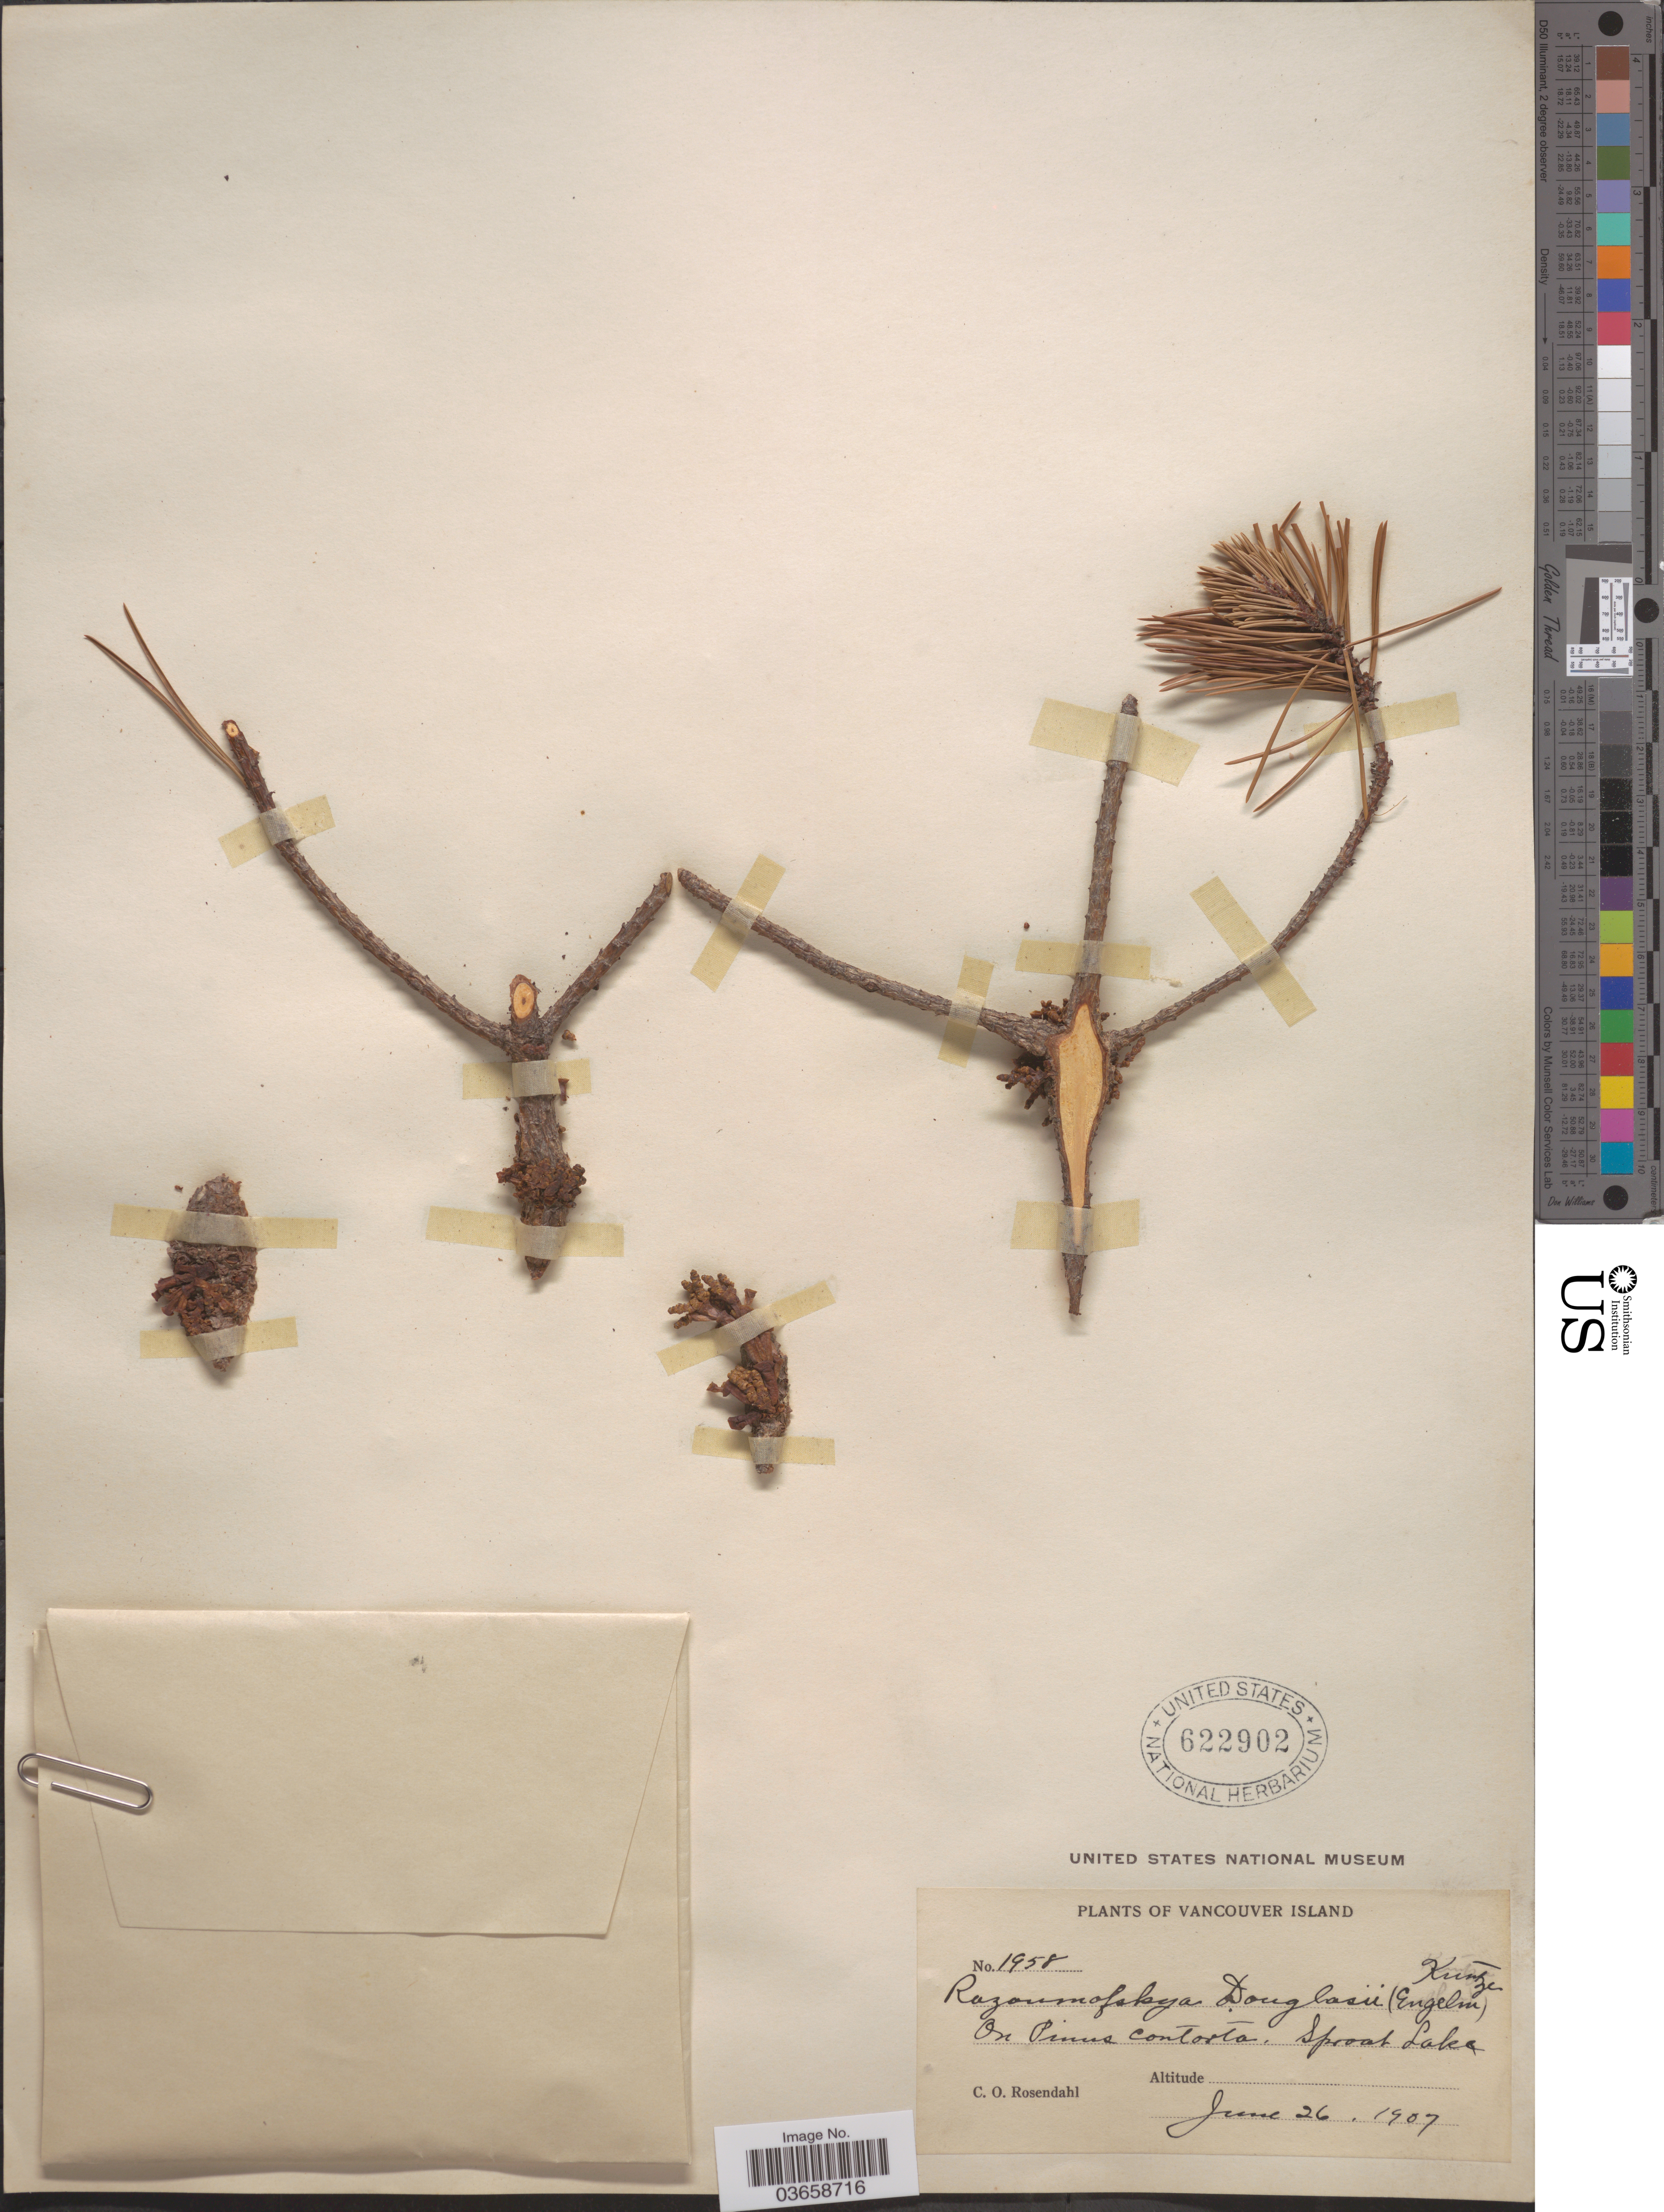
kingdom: Plantae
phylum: Tracheophyta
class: Magnoliopsida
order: Santalales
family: Viscaceae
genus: Arceuthobium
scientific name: Arceuthobium americanum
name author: Nutt. ex A. Gray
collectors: C. O. Rosendahl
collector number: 1958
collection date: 1907-06-26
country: Canada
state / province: British Columbia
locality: Vancouver Island. Sproat Lake.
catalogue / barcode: US 622902